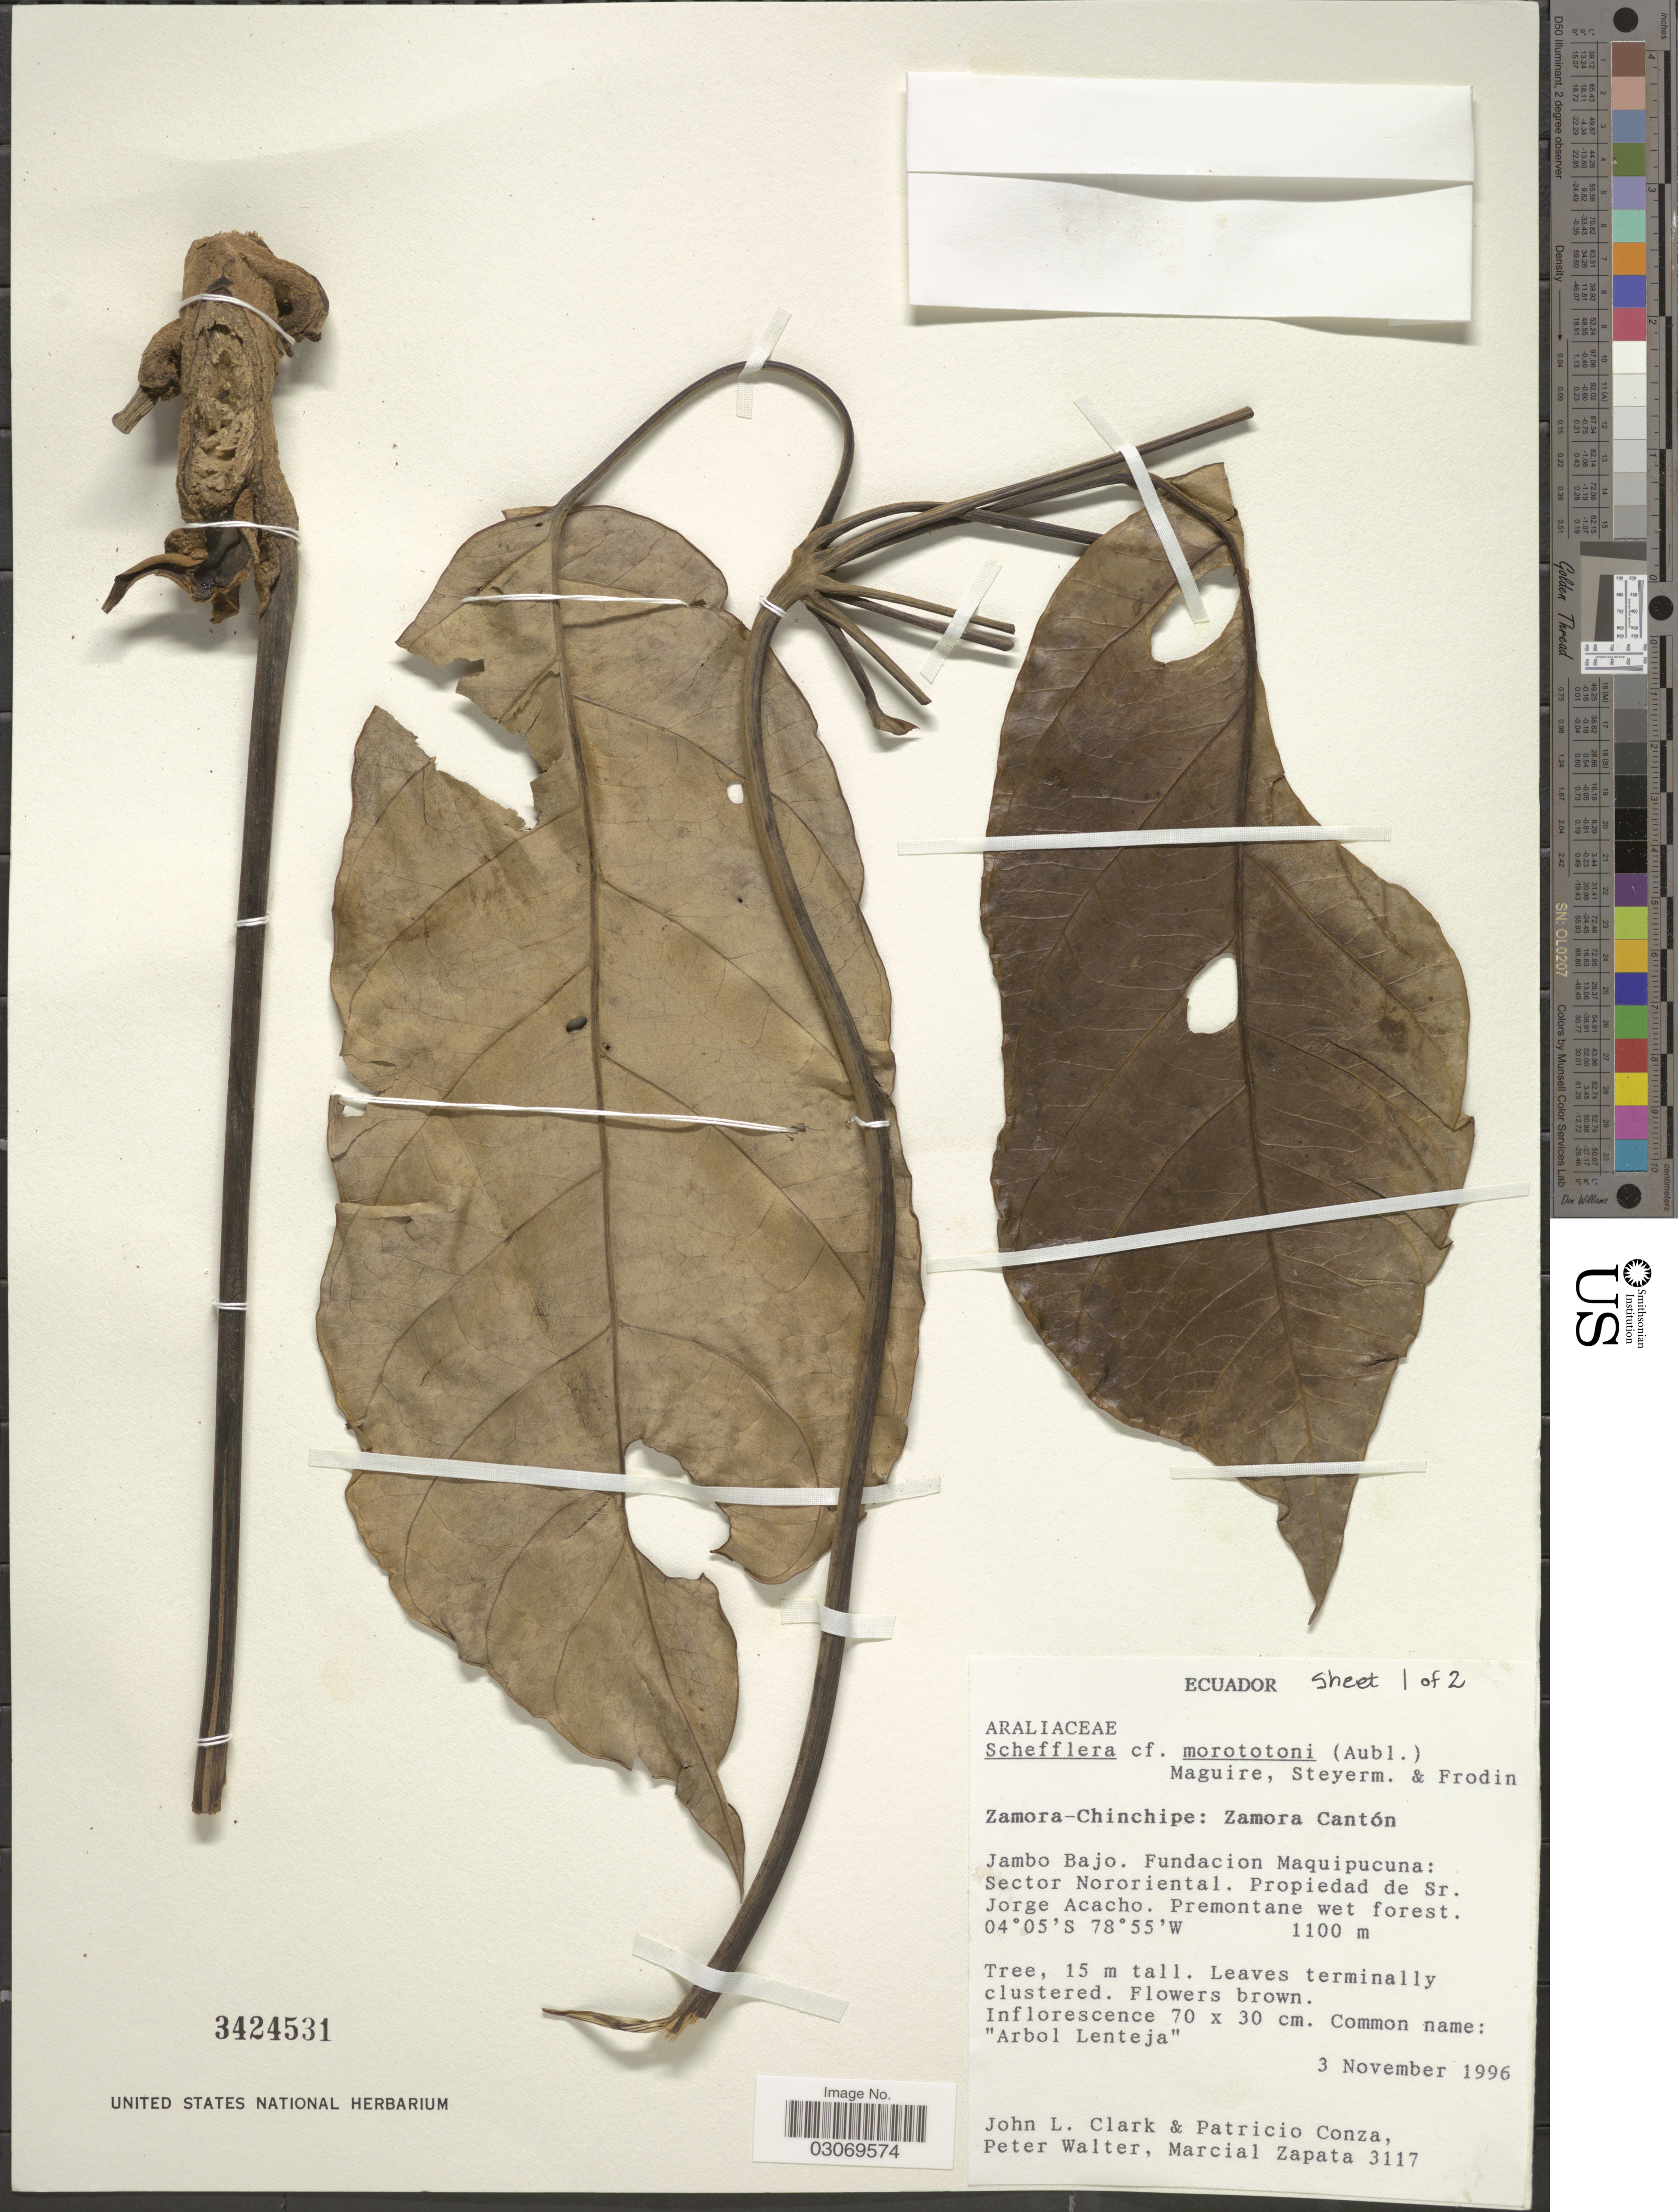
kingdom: Plantae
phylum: Tracheophyta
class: Magnoliopsida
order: Apiales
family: Araliaceae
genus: Schefflera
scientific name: Schefflera morototoni (Aubl.) Maguire, Steyerm. & Frodin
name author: (Aubl.) Maguire et al.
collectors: J. L. Clark, P. Conza, P. Walter & M. Zapata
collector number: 3117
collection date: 1996-11-03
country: Ecuador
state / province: Zamora-Chinchipe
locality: Zamora Cantón. Jambo Bajo. Fundacion Maquipucuna: Sector Nororiental. Propiedad de Sr. Jorge Acacho.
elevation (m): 1100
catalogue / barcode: US 3424531